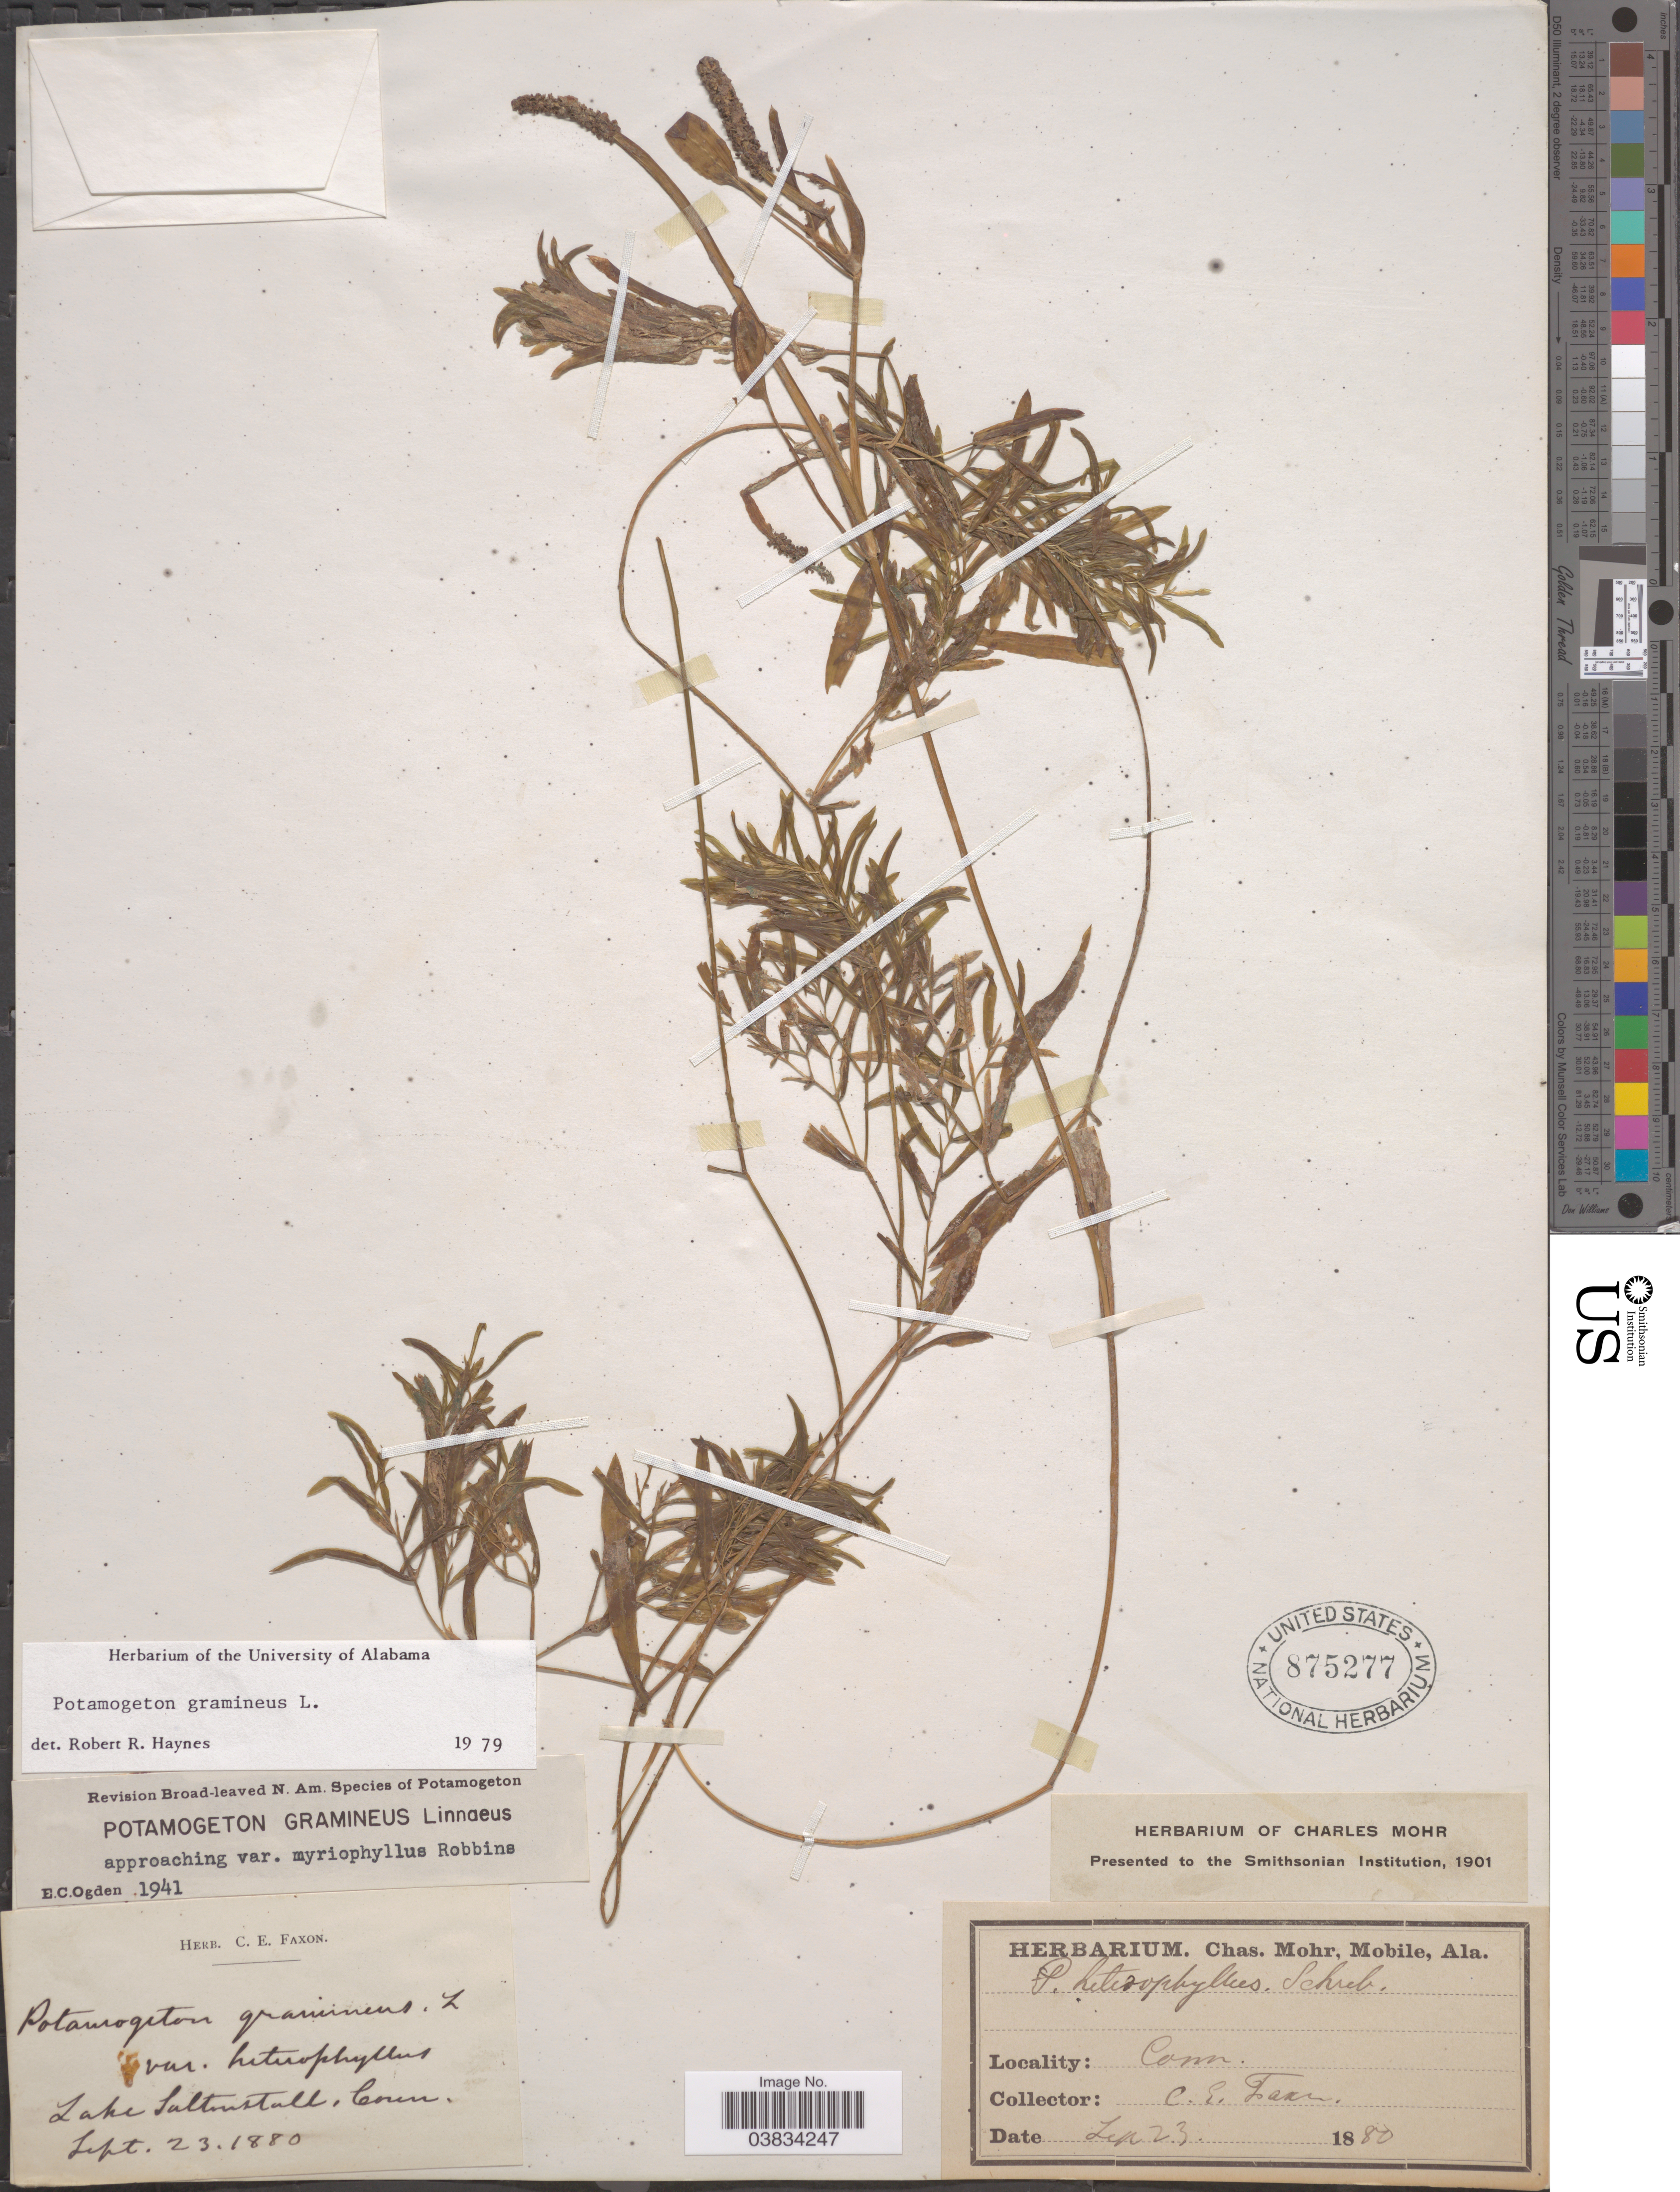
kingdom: Plantae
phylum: Tracheophyta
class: Liliopsida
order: Alismatales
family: Potamogetonaceae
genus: Potamogeton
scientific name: Potamogeton gramineus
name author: L.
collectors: C. Faxon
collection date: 1880-09-23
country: United States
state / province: Connecticut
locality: Lake Saltonstall.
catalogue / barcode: US 875277